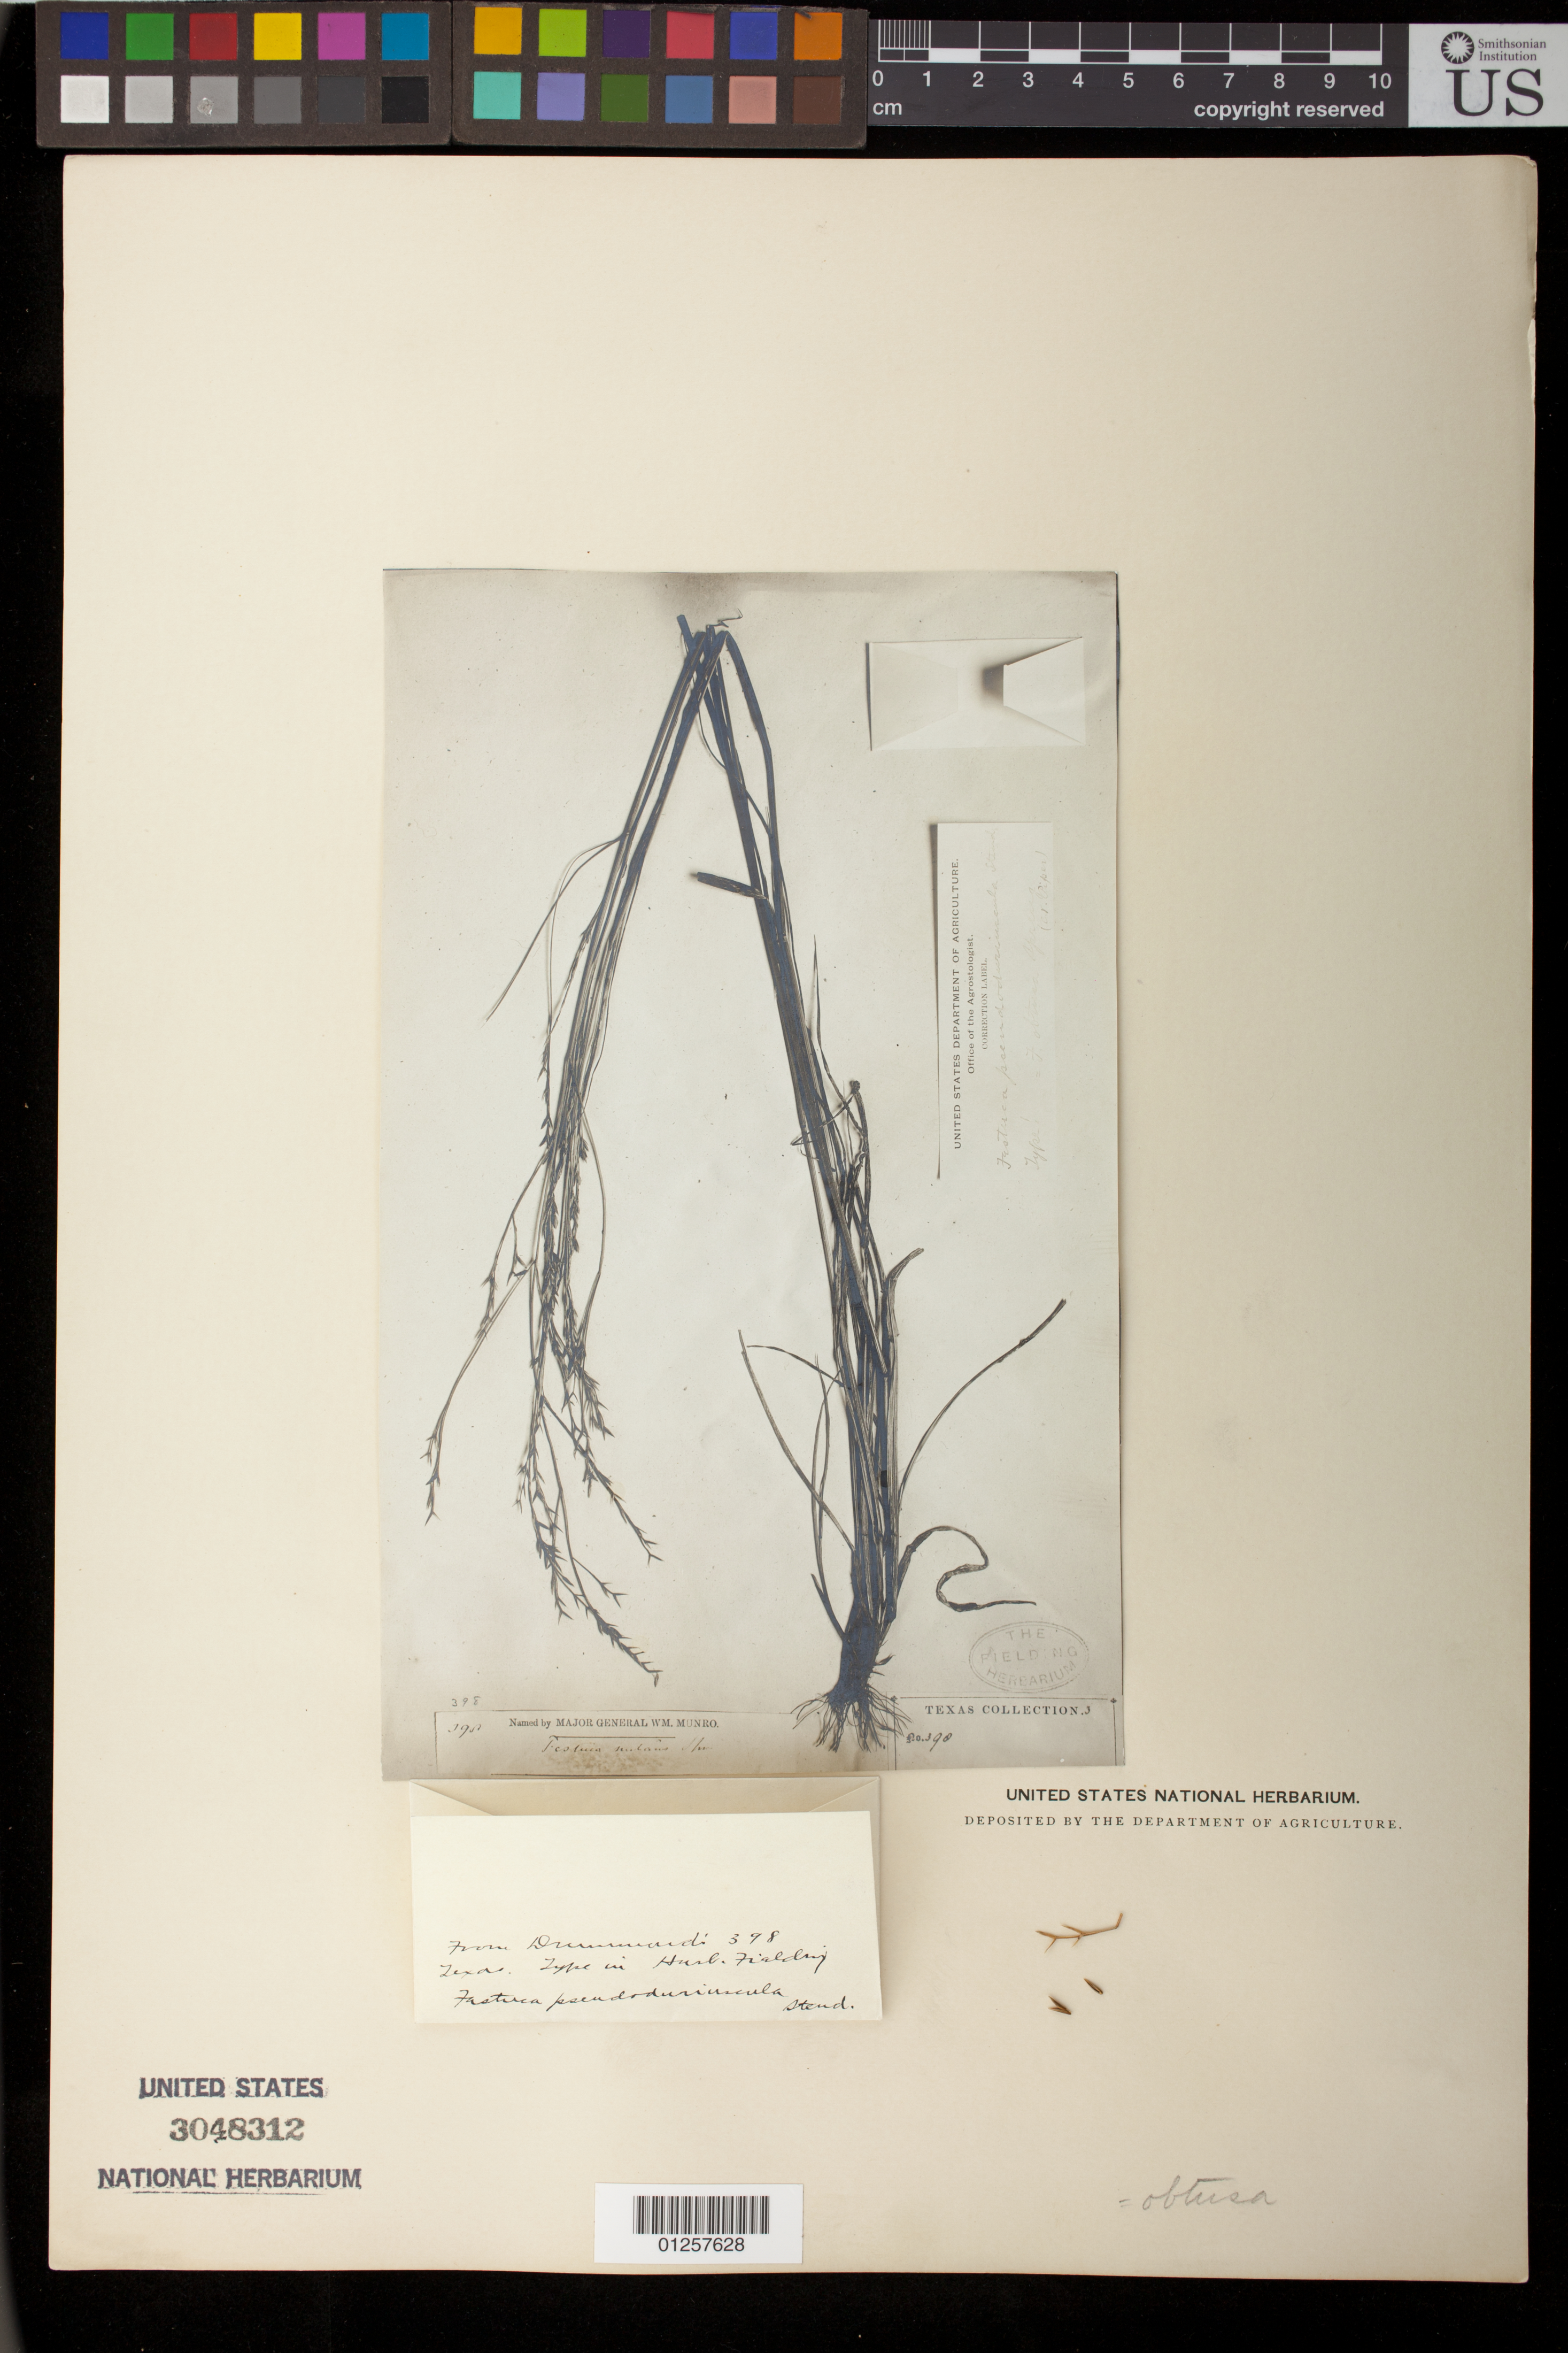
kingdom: Plantae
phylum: Tracheophyta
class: Liliopsida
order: Poales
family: Poaceae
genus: Festuca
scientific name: Festuca pseudoduriuscula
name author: Steud.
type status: Isotype Fragment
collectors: T. Drummond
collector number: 398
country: United States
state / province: Texas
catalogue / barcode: US 3048312